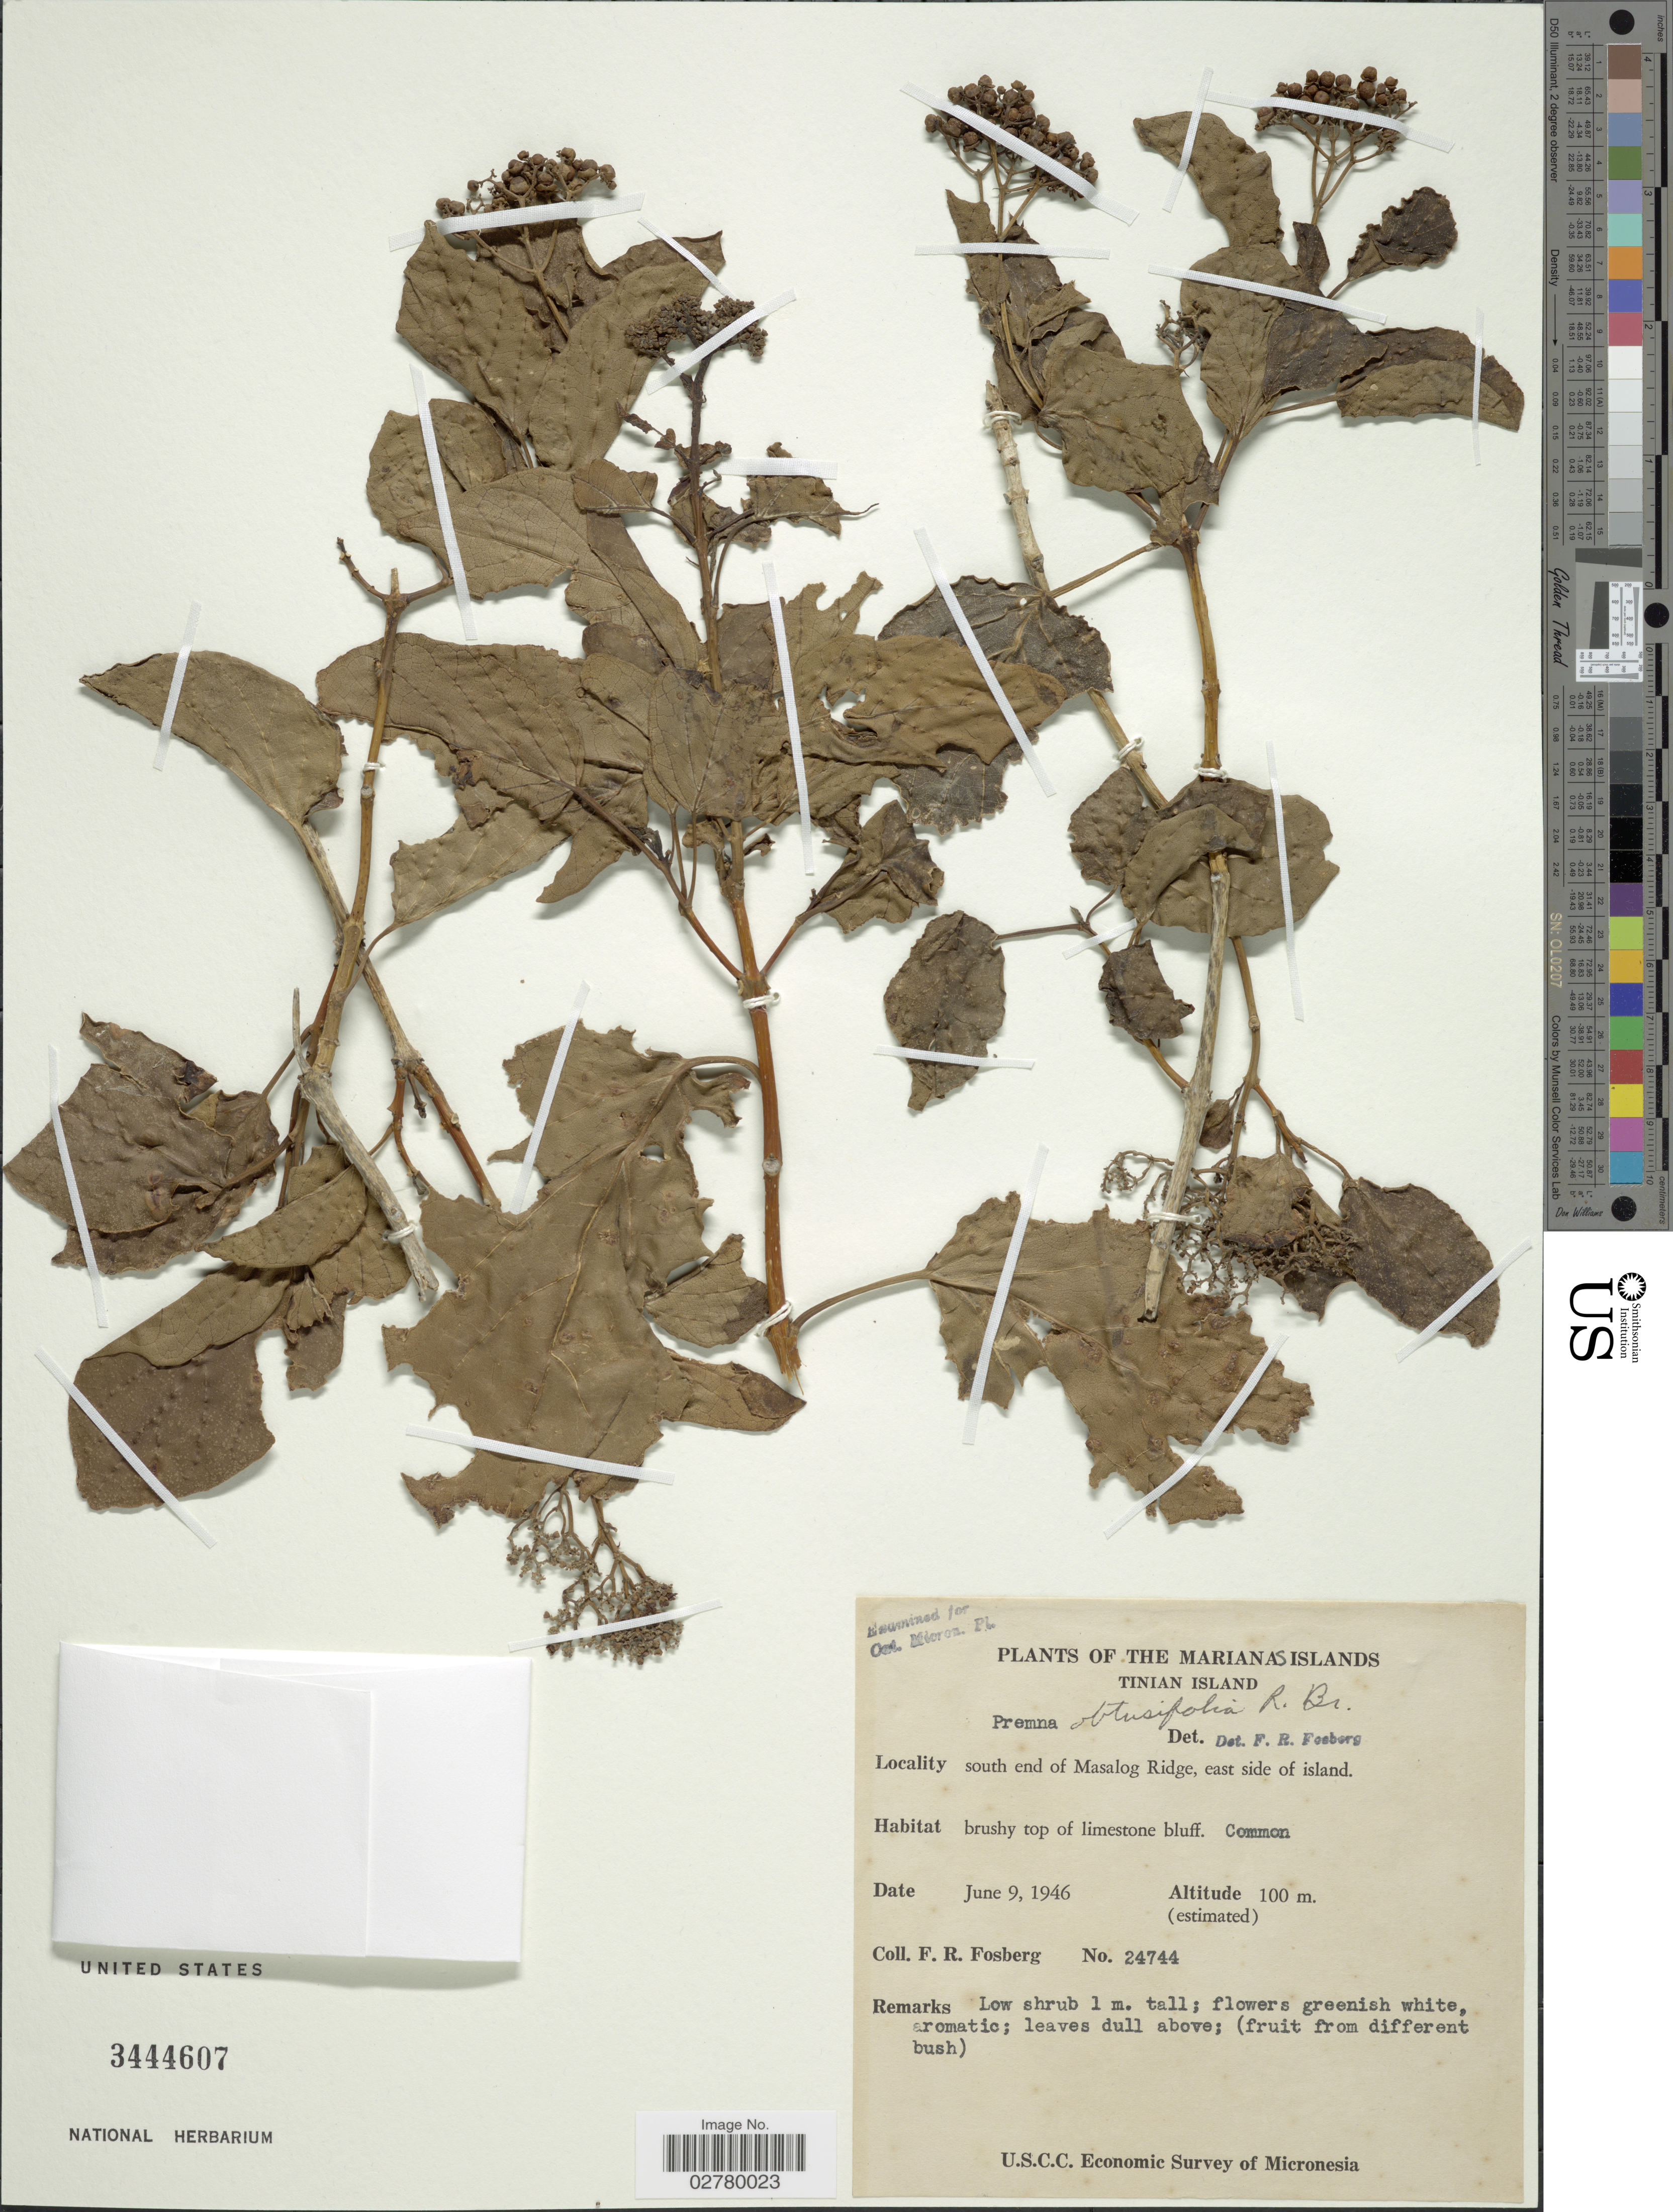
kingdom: Plantae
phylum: Tracheophyta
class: Magnoliopsida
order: Lamiales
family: Lamiaceae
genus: Premna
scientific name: Premna obtusifolia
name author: R. Br.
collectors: F. R. Fosberg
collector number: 24744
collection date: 1946-06-09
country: Northern Mariana Islands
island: Tinian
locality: Tinian Island. South end of Masalog Ridge, east side of island.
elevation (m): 100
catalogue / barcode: US 3444607